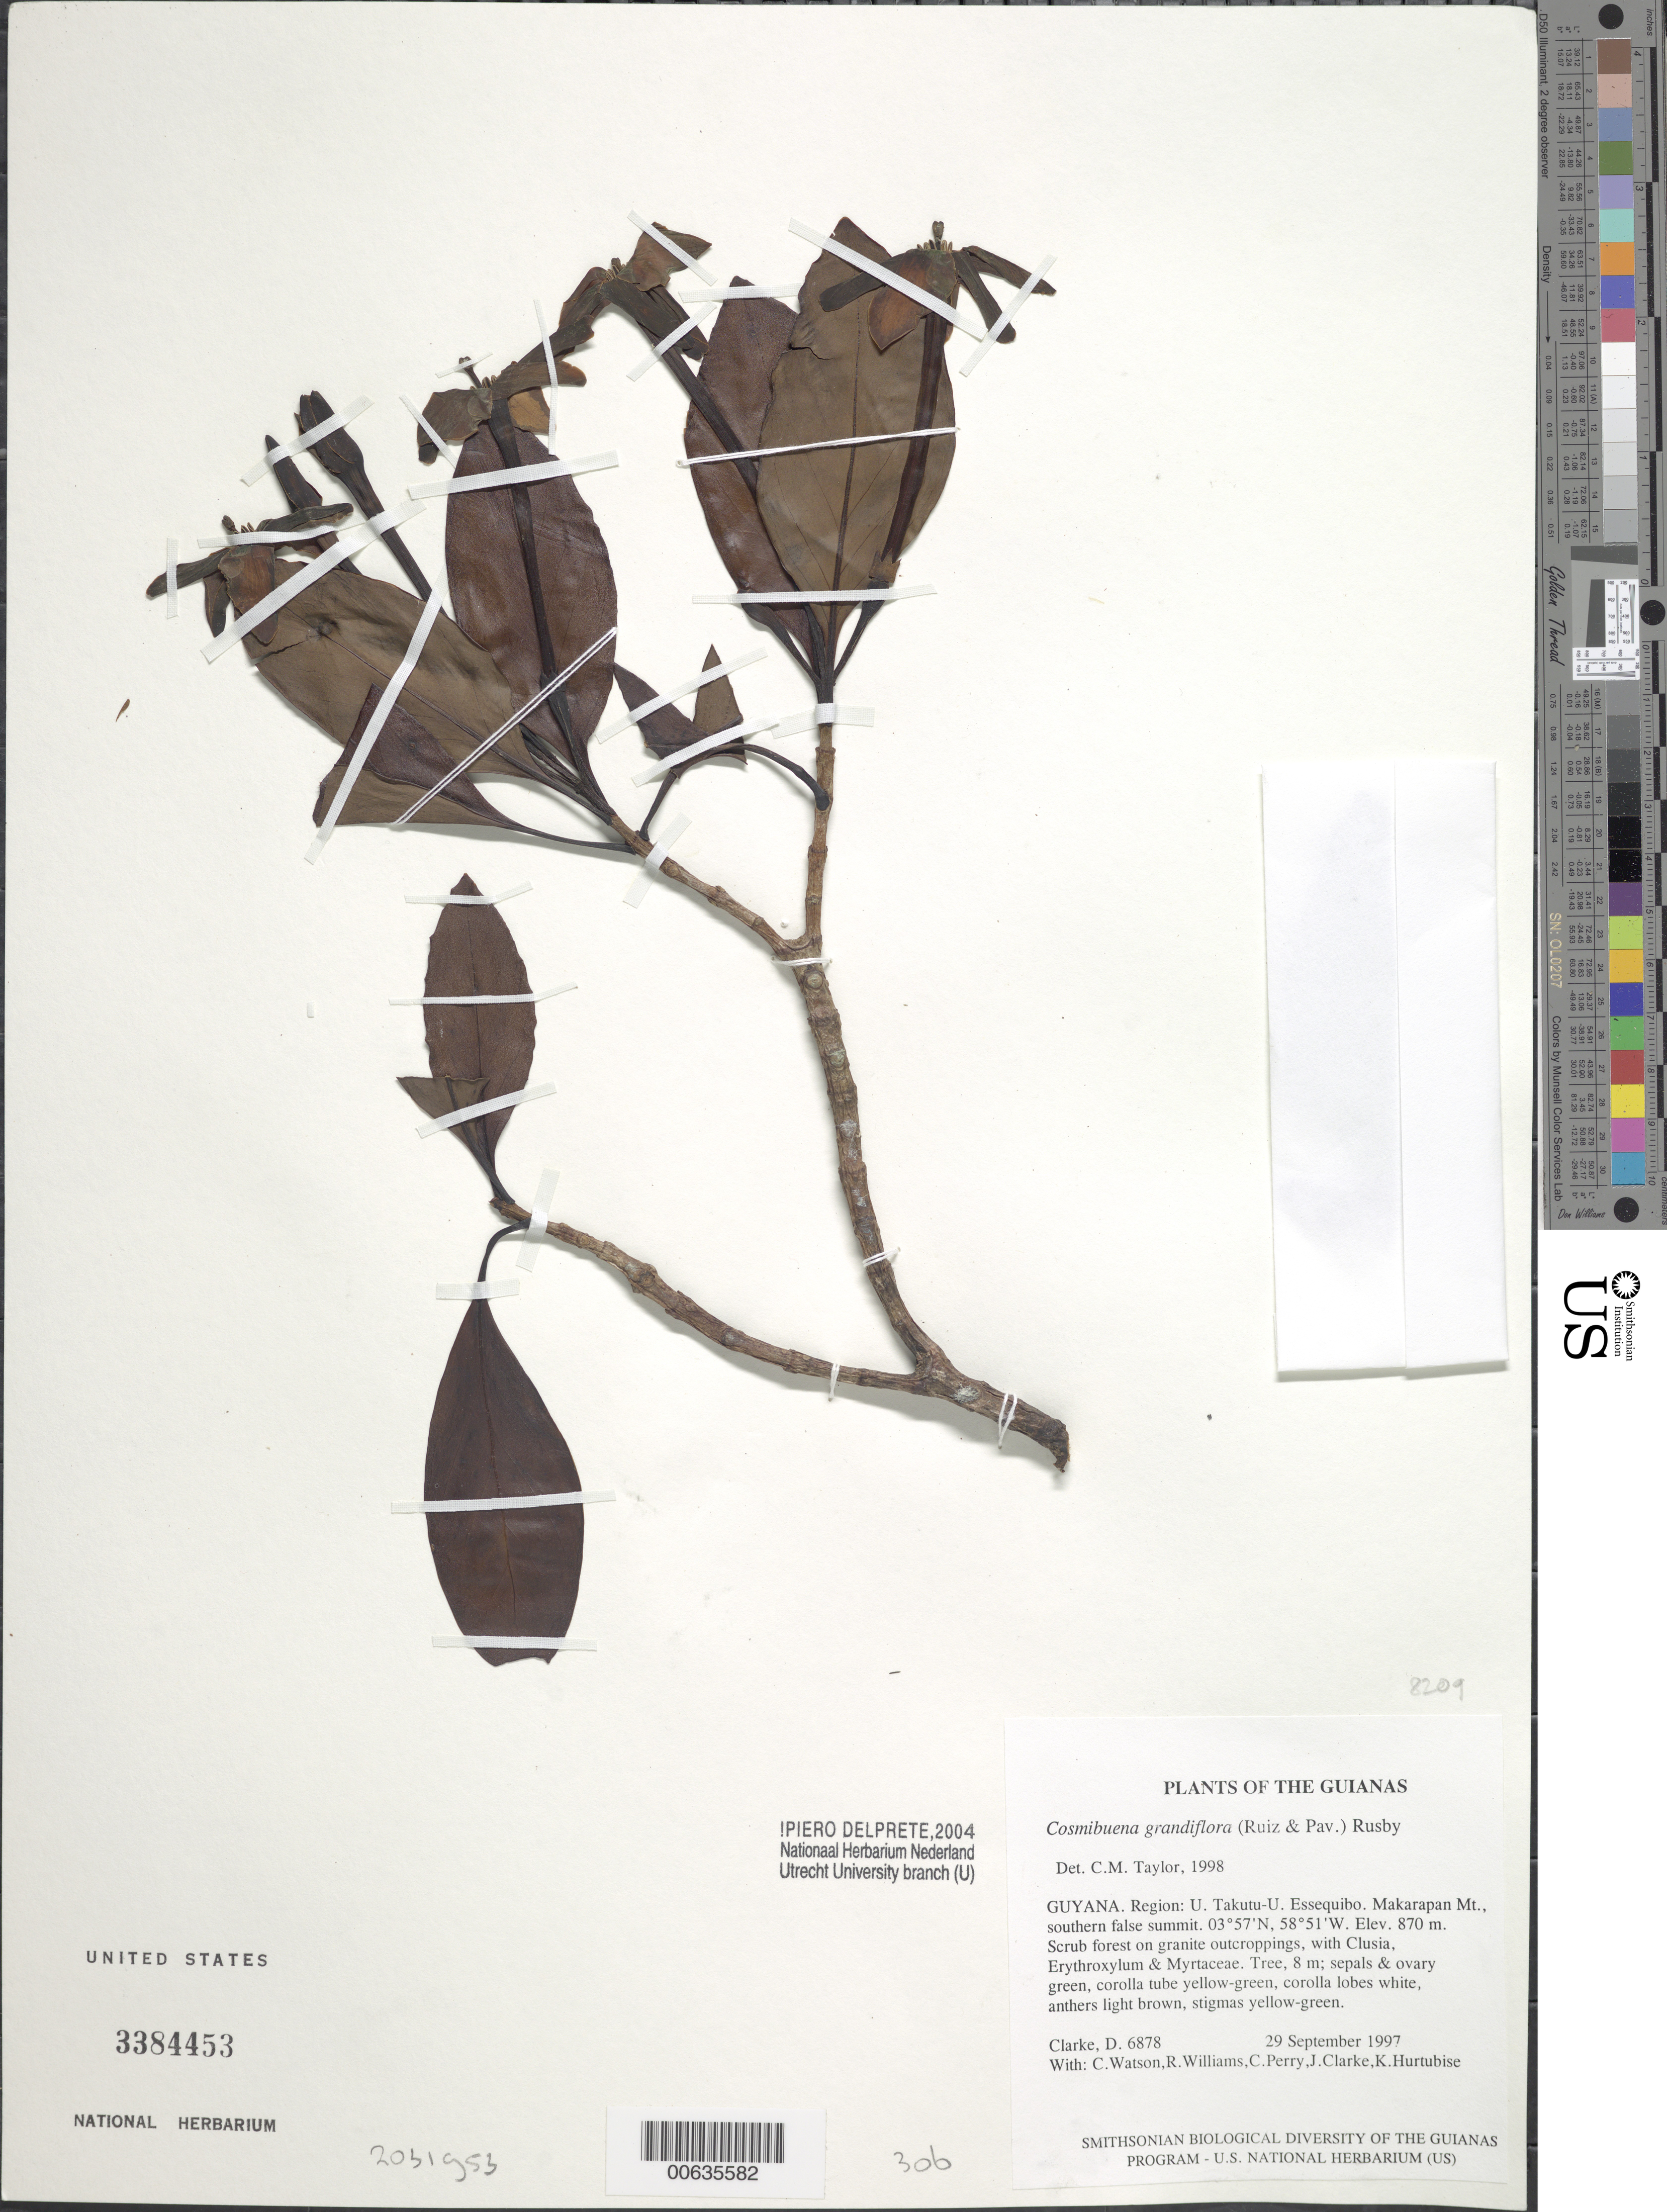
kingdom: Plantae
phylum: Tracheophyta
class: Magnoliopsida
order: Gentianales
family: Rubiaceae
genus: Cosmibuena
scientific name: Cosmibuena grandiflora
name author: (Rose & Pav.) Rusby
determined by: Taylor, Charlotte M.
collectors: H. D. Clarke, C. Watson, R. Williams, C. Perry, J. Clarke & K. Hurtubise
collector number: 6878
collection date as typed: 29 September 1997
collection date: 1997-09-29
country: Guyana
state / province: U. Takutu-U. Essequibo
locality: Makarapan Mt., southern false summit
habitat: Scrub forest on granite outcroppings, with Clusia, Erythroxylum & Myrtaceae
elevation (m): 870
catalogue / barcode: US 3384453